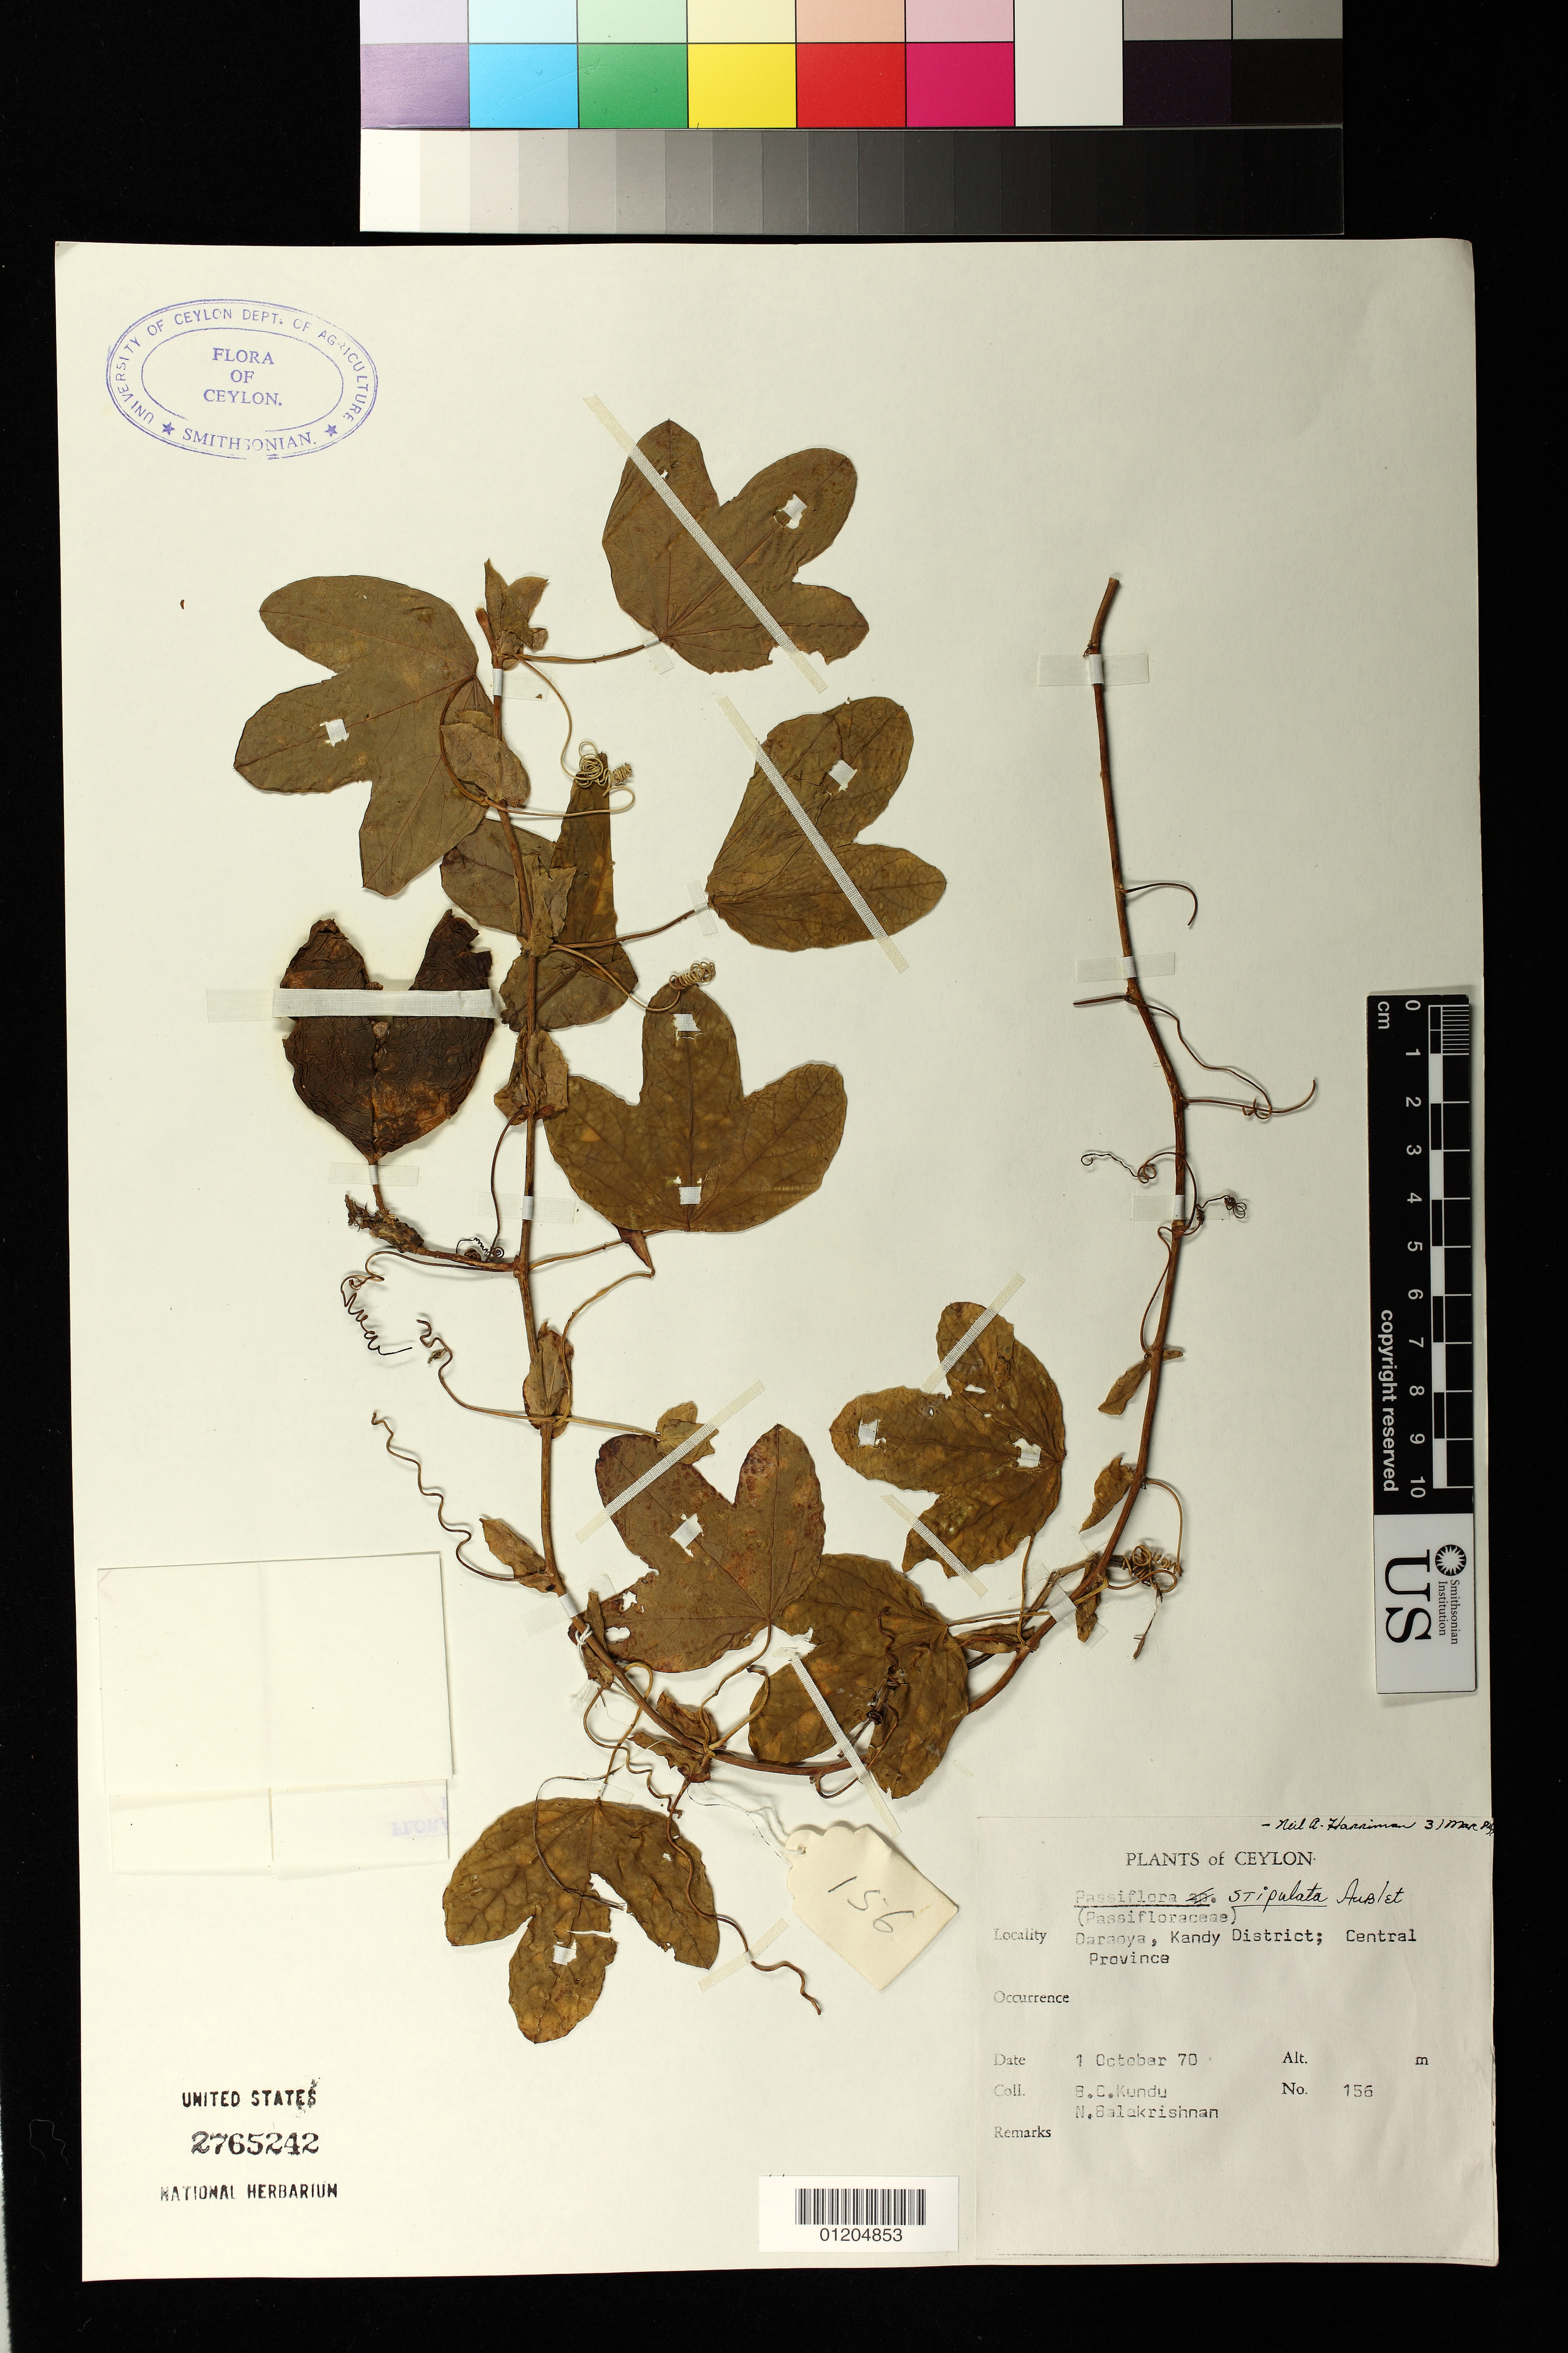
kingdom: Plantae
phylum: Tracheophyta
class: Magnoliopsida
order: Malpighiales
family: Passifloraceae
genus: Passiflora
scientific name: Passiflora subpeltata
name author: Ortega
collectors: B. C. Kundu & N. Balakrishnan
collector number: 156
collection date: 1970-10-01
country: Sri Lanka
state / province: Central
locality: Daraoya, Kandy District;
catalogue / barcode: US 2765242